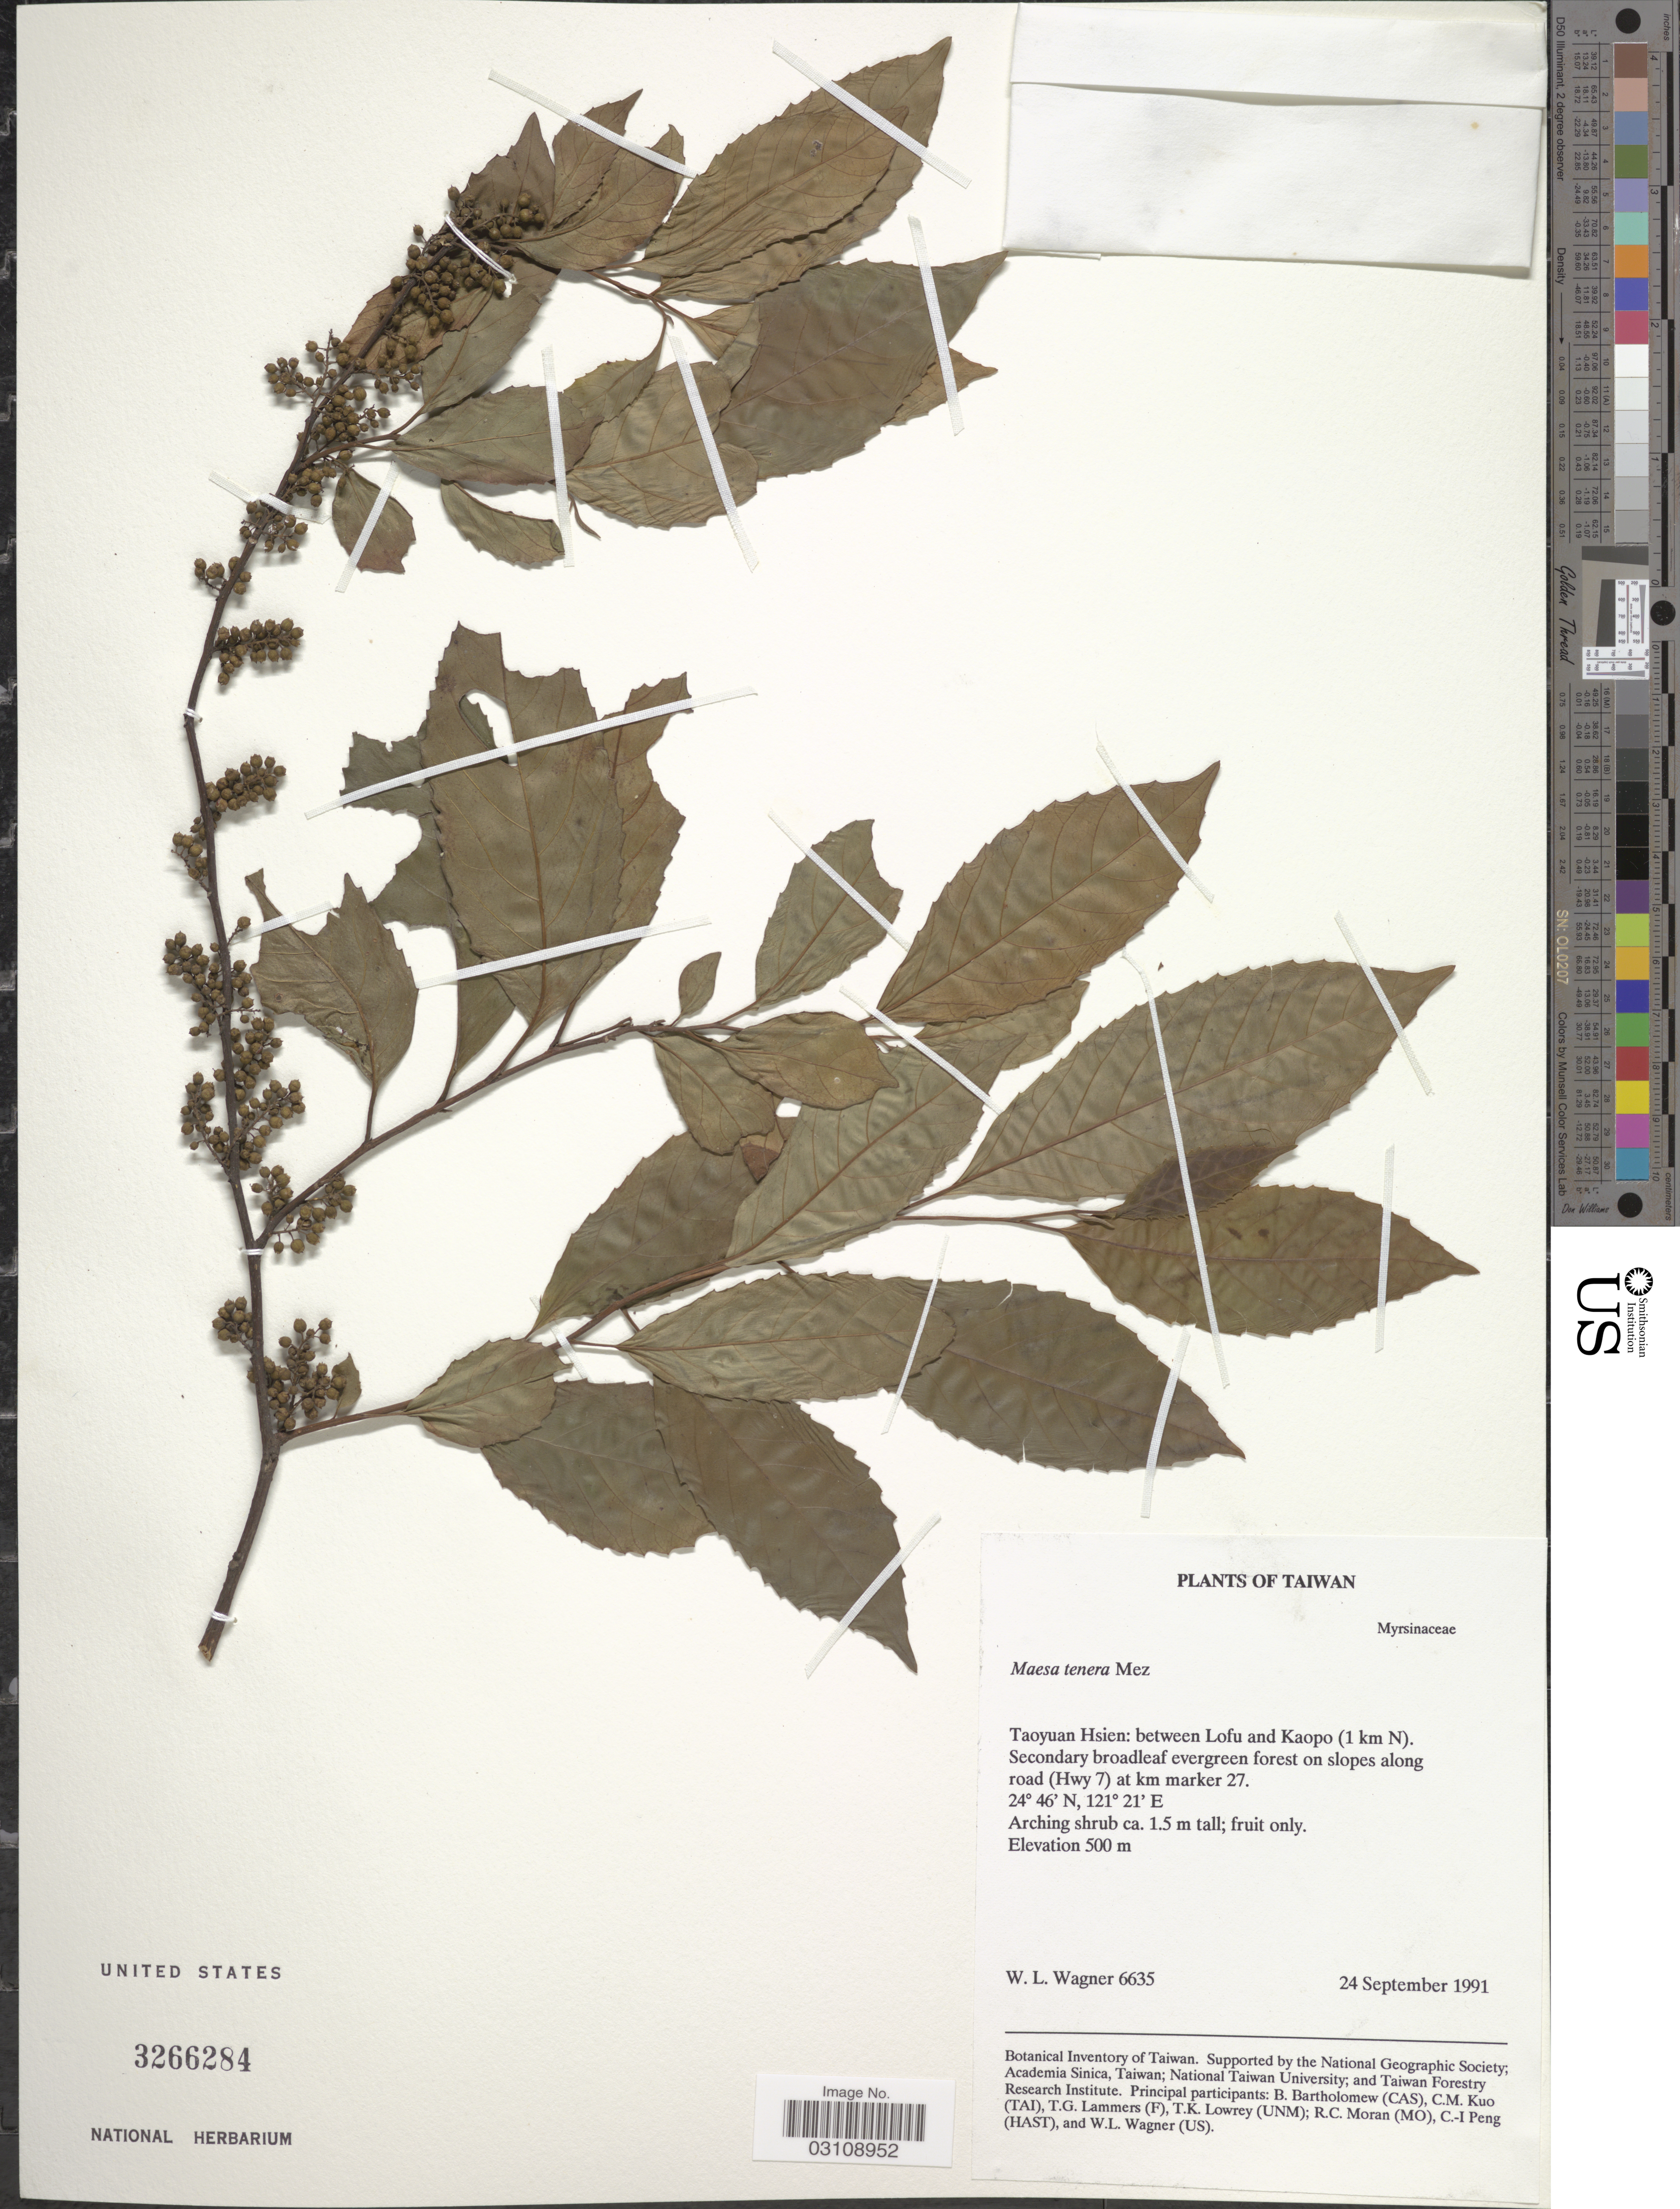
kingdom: Plantae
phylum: Tracheophyta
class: Magnoliopsida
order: Ericales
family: Primulaceae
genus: Maesa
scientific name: Maesa tenera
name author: Mez in Engl.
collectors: W. L. Wagner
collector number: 6635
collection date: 1991-09-24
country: Taiwan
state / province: Taoyuan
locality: Taoyuan Hsien: between Lofu and Kaopo (1 km N). On slopes along road (Hwy 7) at km marker 27.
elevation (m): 500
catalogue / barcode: US 3266284